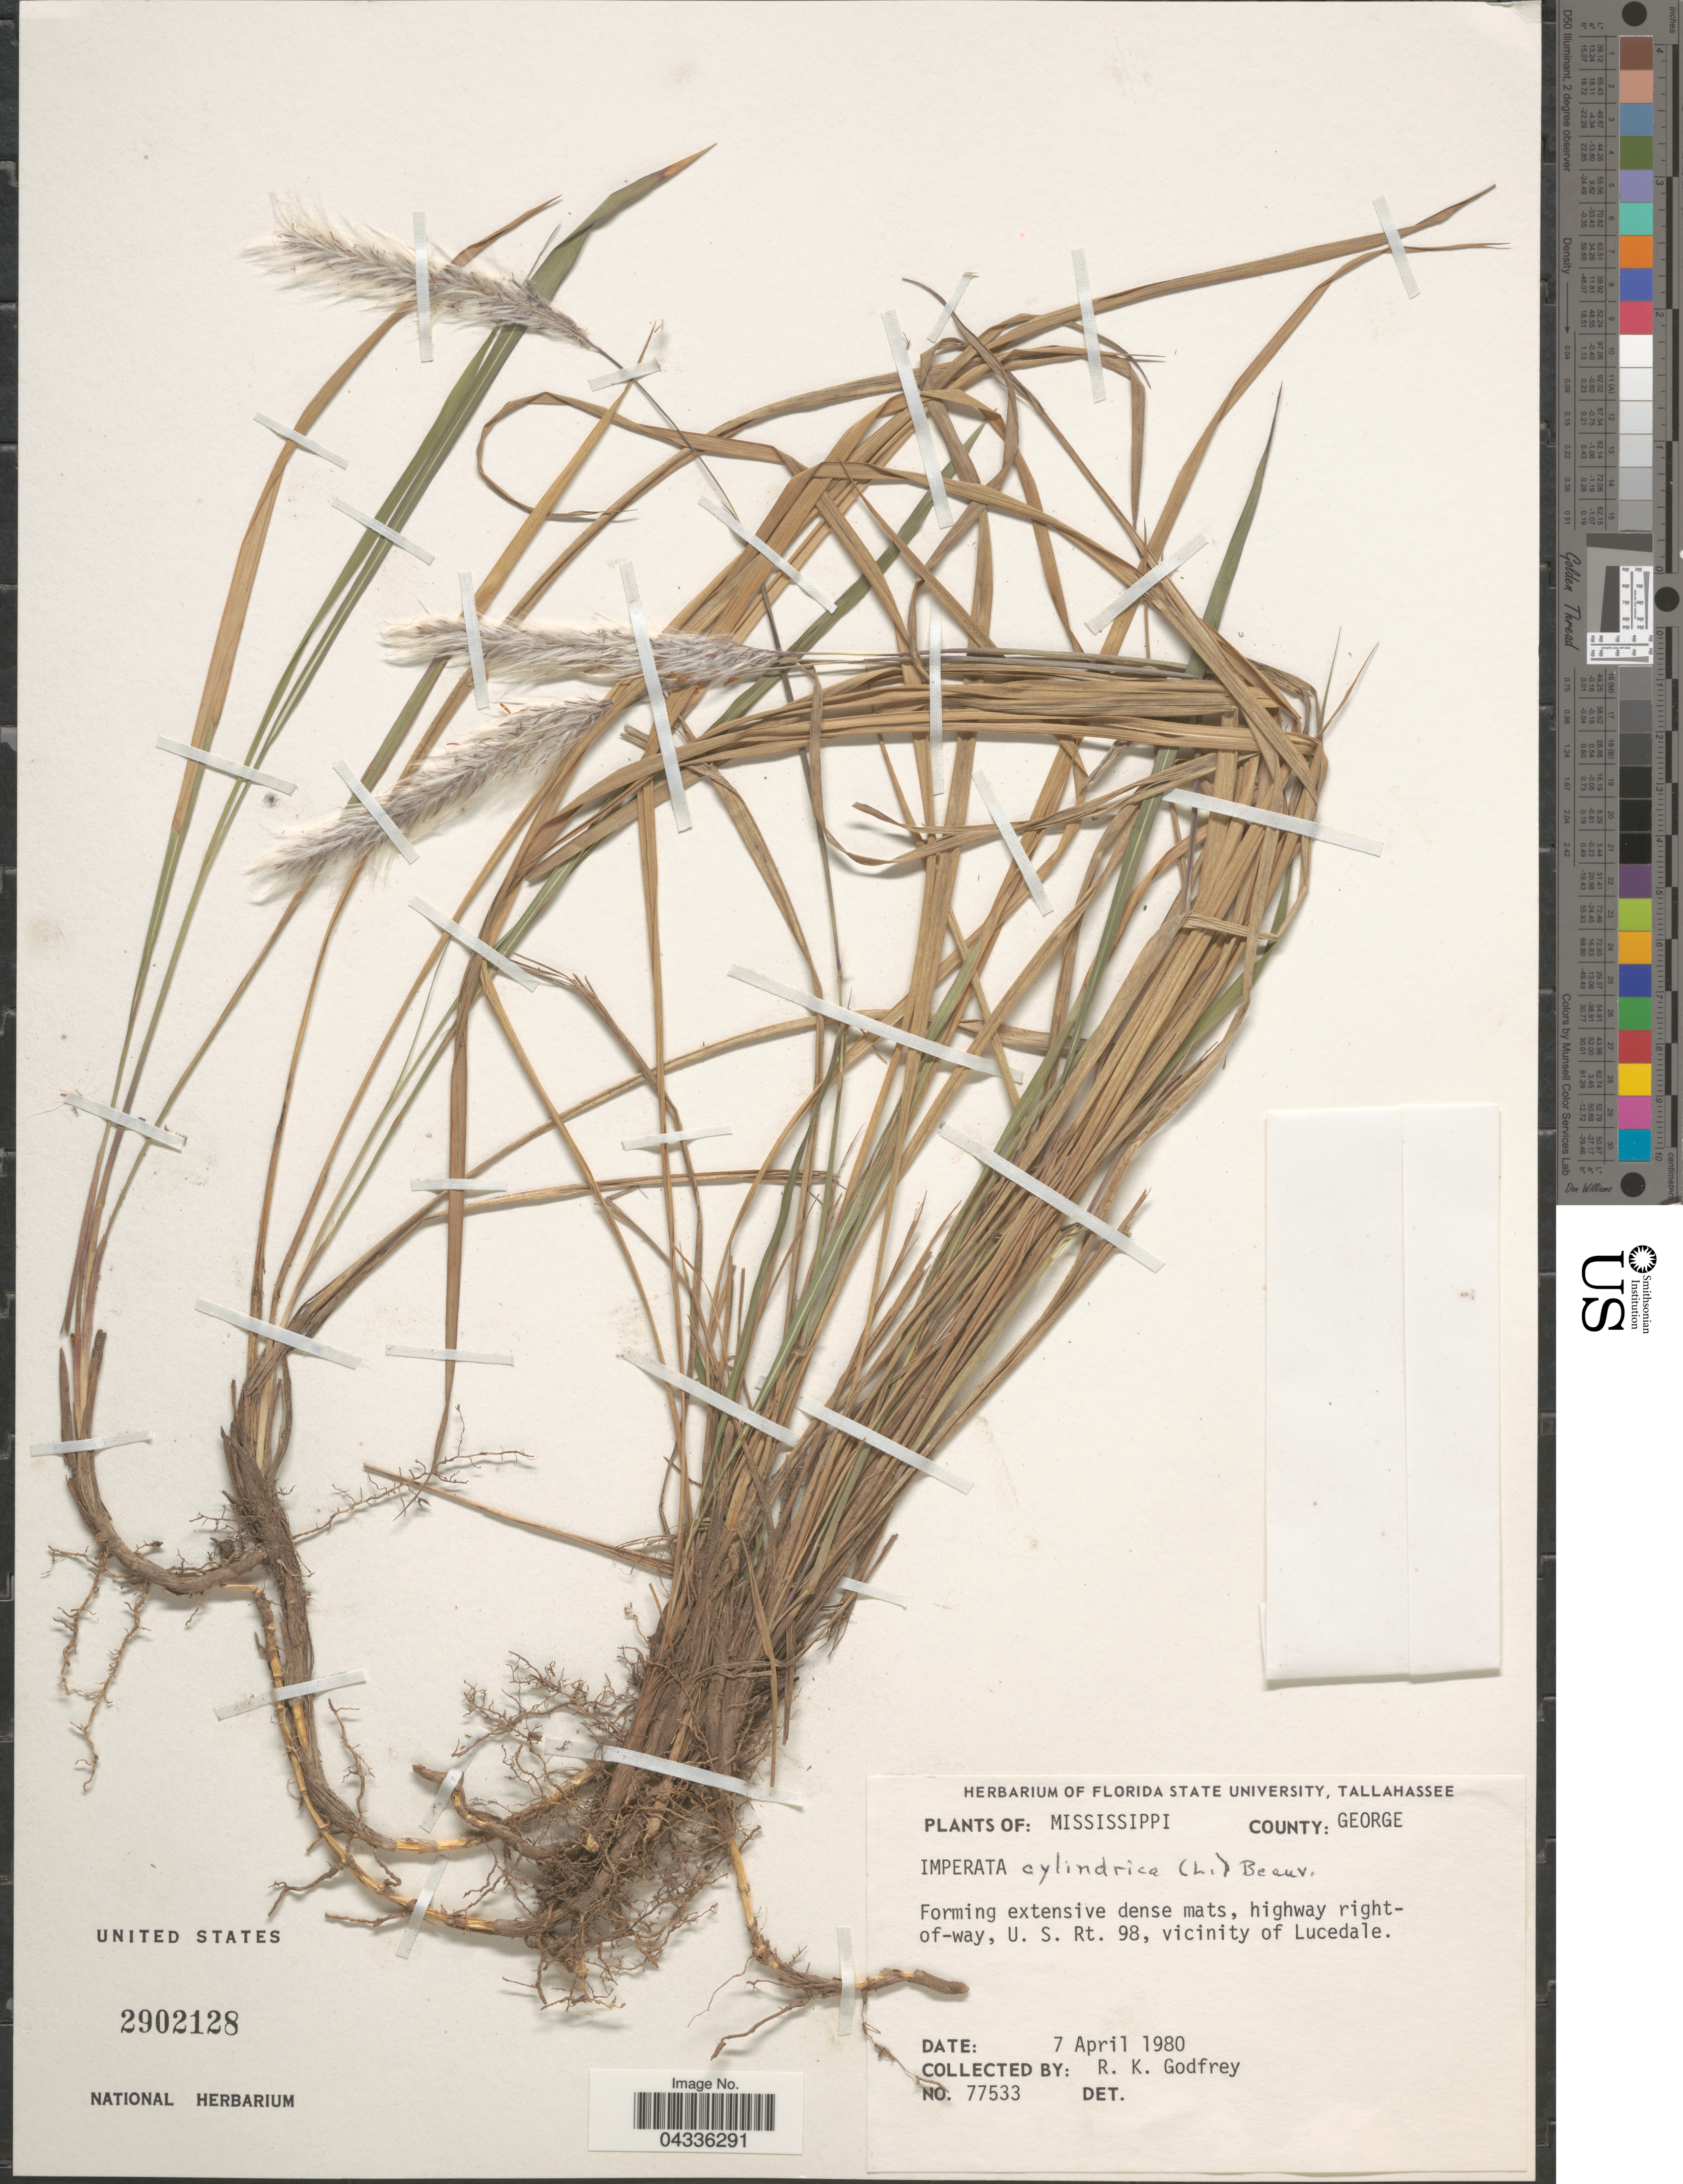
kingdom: Plantae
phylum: Tracheophyta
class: Liliopsida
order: Poales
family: Poaceae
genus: Imperata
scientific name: Imperata cylindrica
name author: (L.) P. Beauv.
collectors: R. K. Godfrey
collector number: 77533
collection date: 1980-04-07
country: United States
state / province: Mississippi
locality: County: George. U. S. Rt. 98, vicinity of Lucedale.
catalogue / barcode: US 2902128